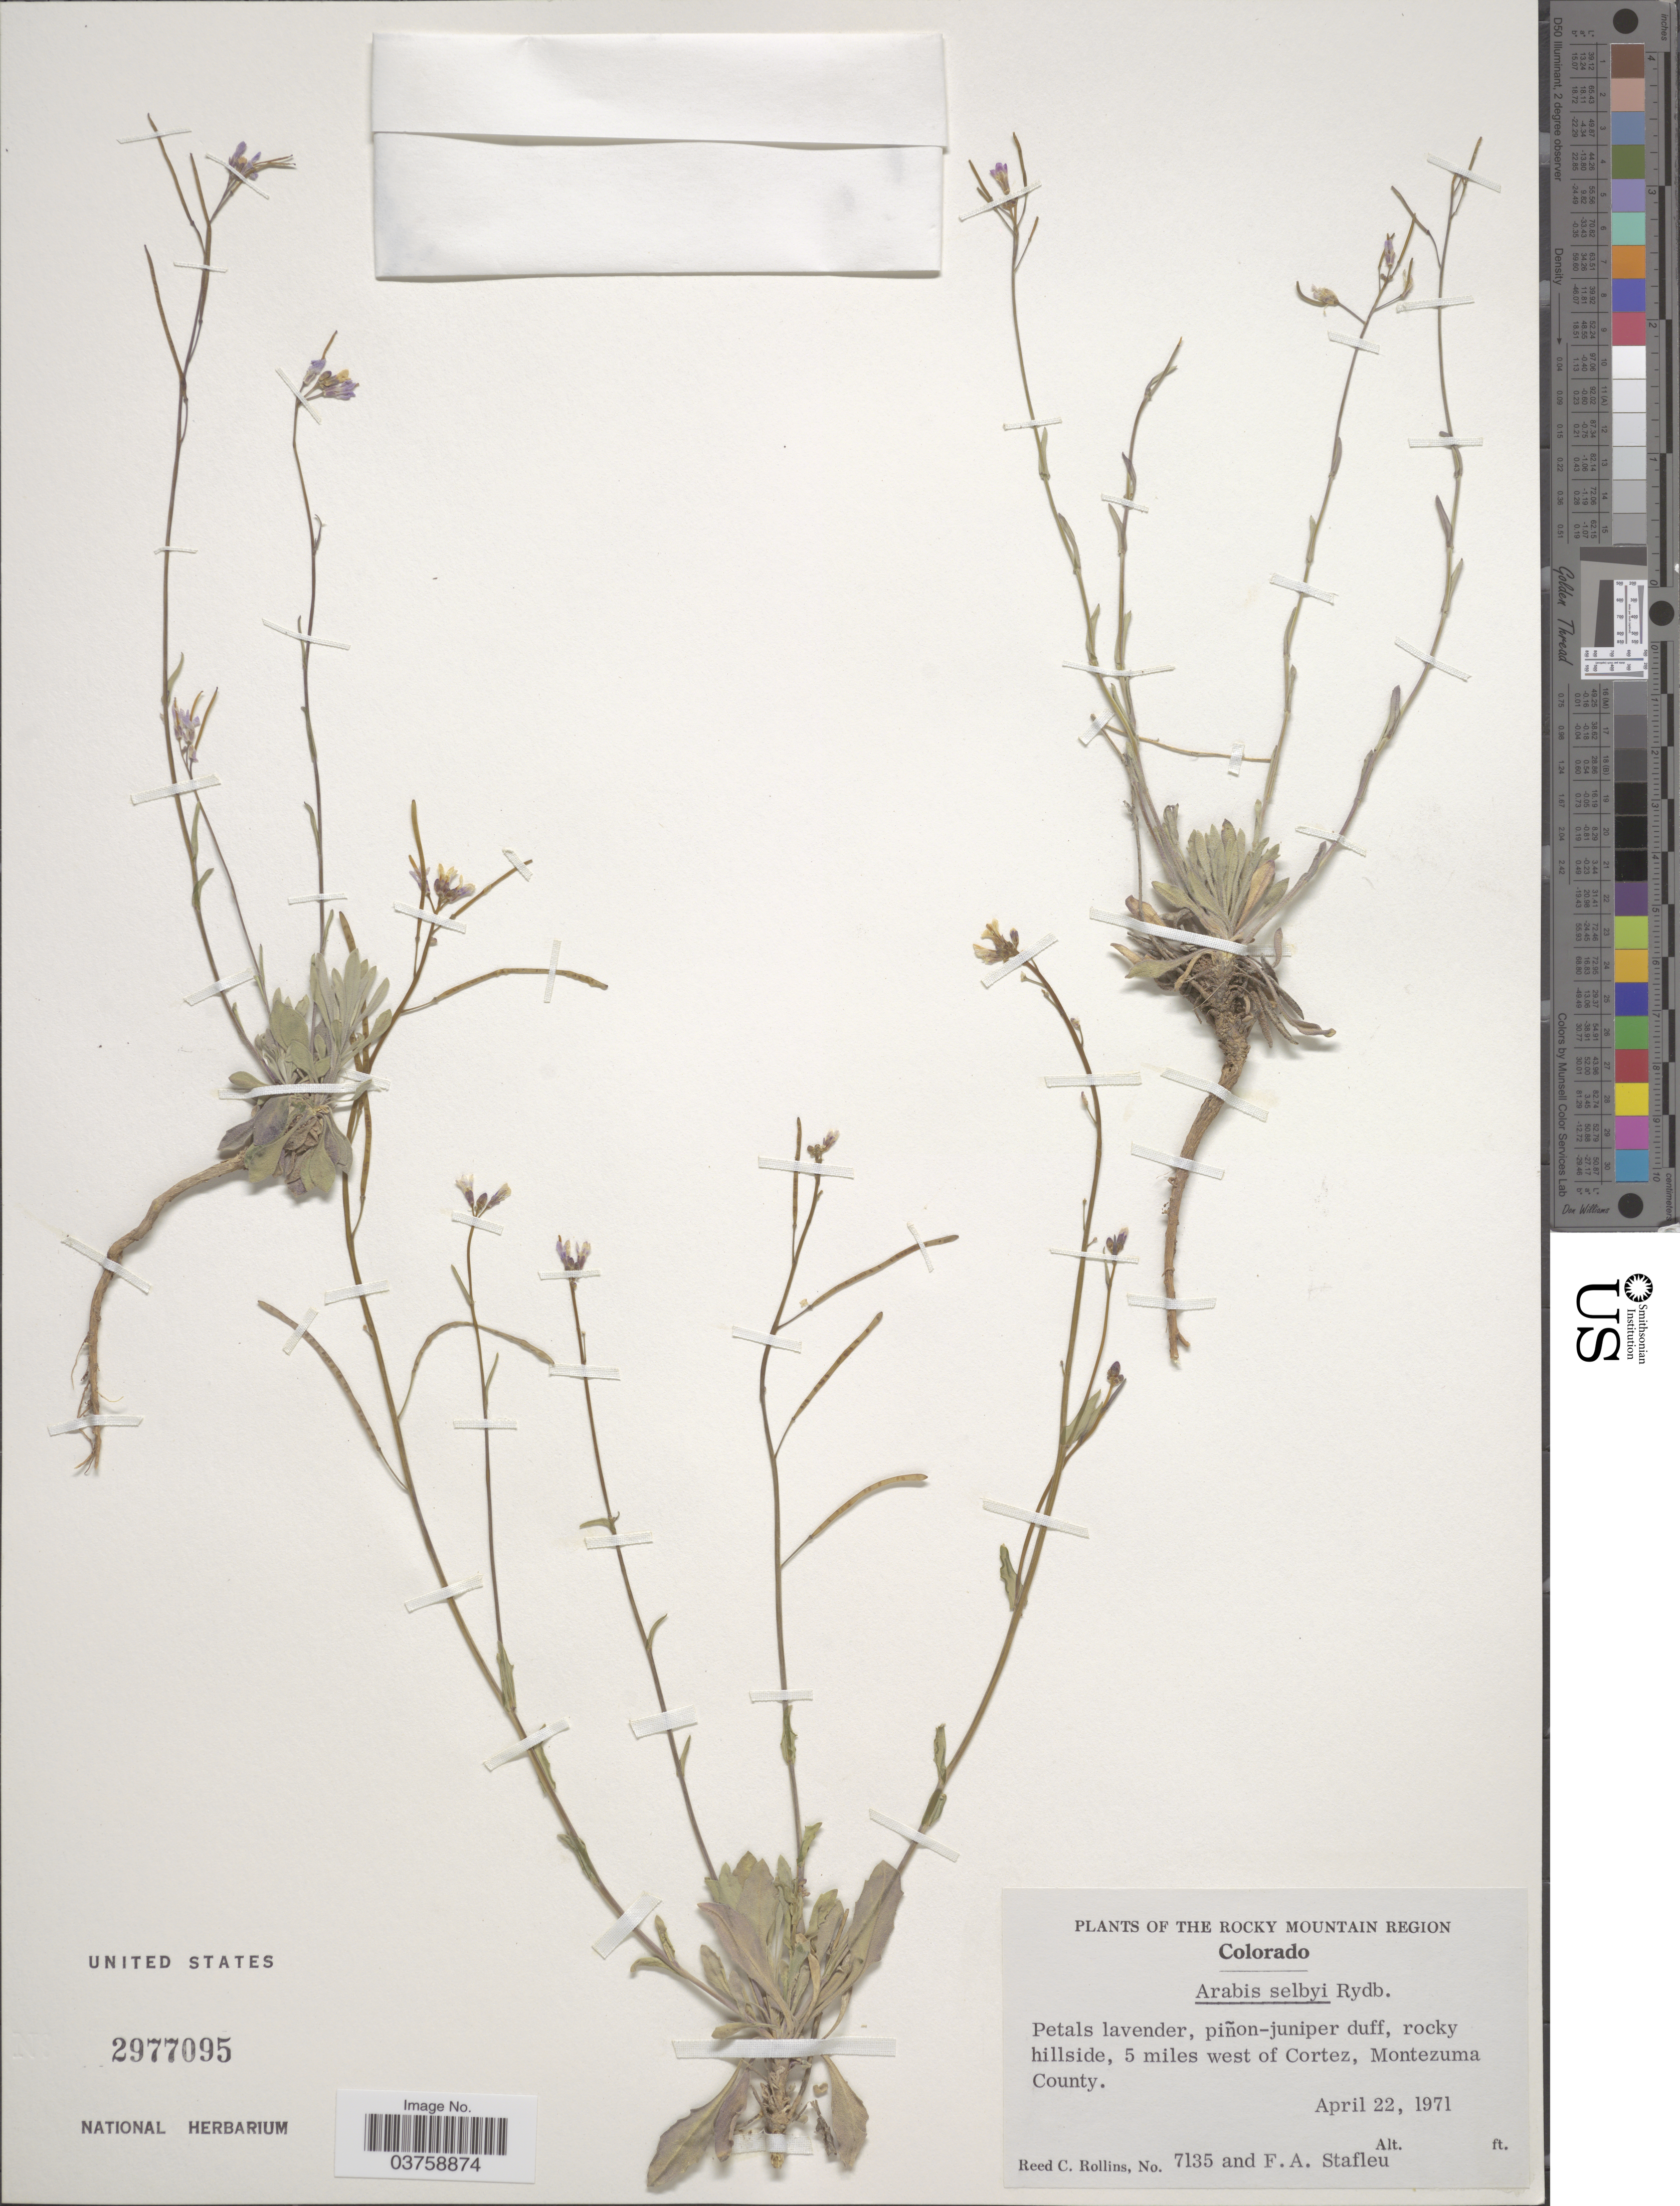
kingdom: Plantae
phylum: Tracheophyta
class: Magnoliopsida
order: Brassicales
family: Brassicaceae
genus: Arabis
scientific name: Arabis selbyi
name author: Rydb.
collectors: R. C. Rollins & F. A. Stafleu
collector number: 7135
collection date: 1971-04-22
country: United States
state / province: Colorado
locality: The Rocky Mountain Region. Piñon-juniper duff, rocky hillside, 5 miles west of Cortez, Montezuma County.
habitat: pinon-juniper duff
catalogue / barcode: US 2977095